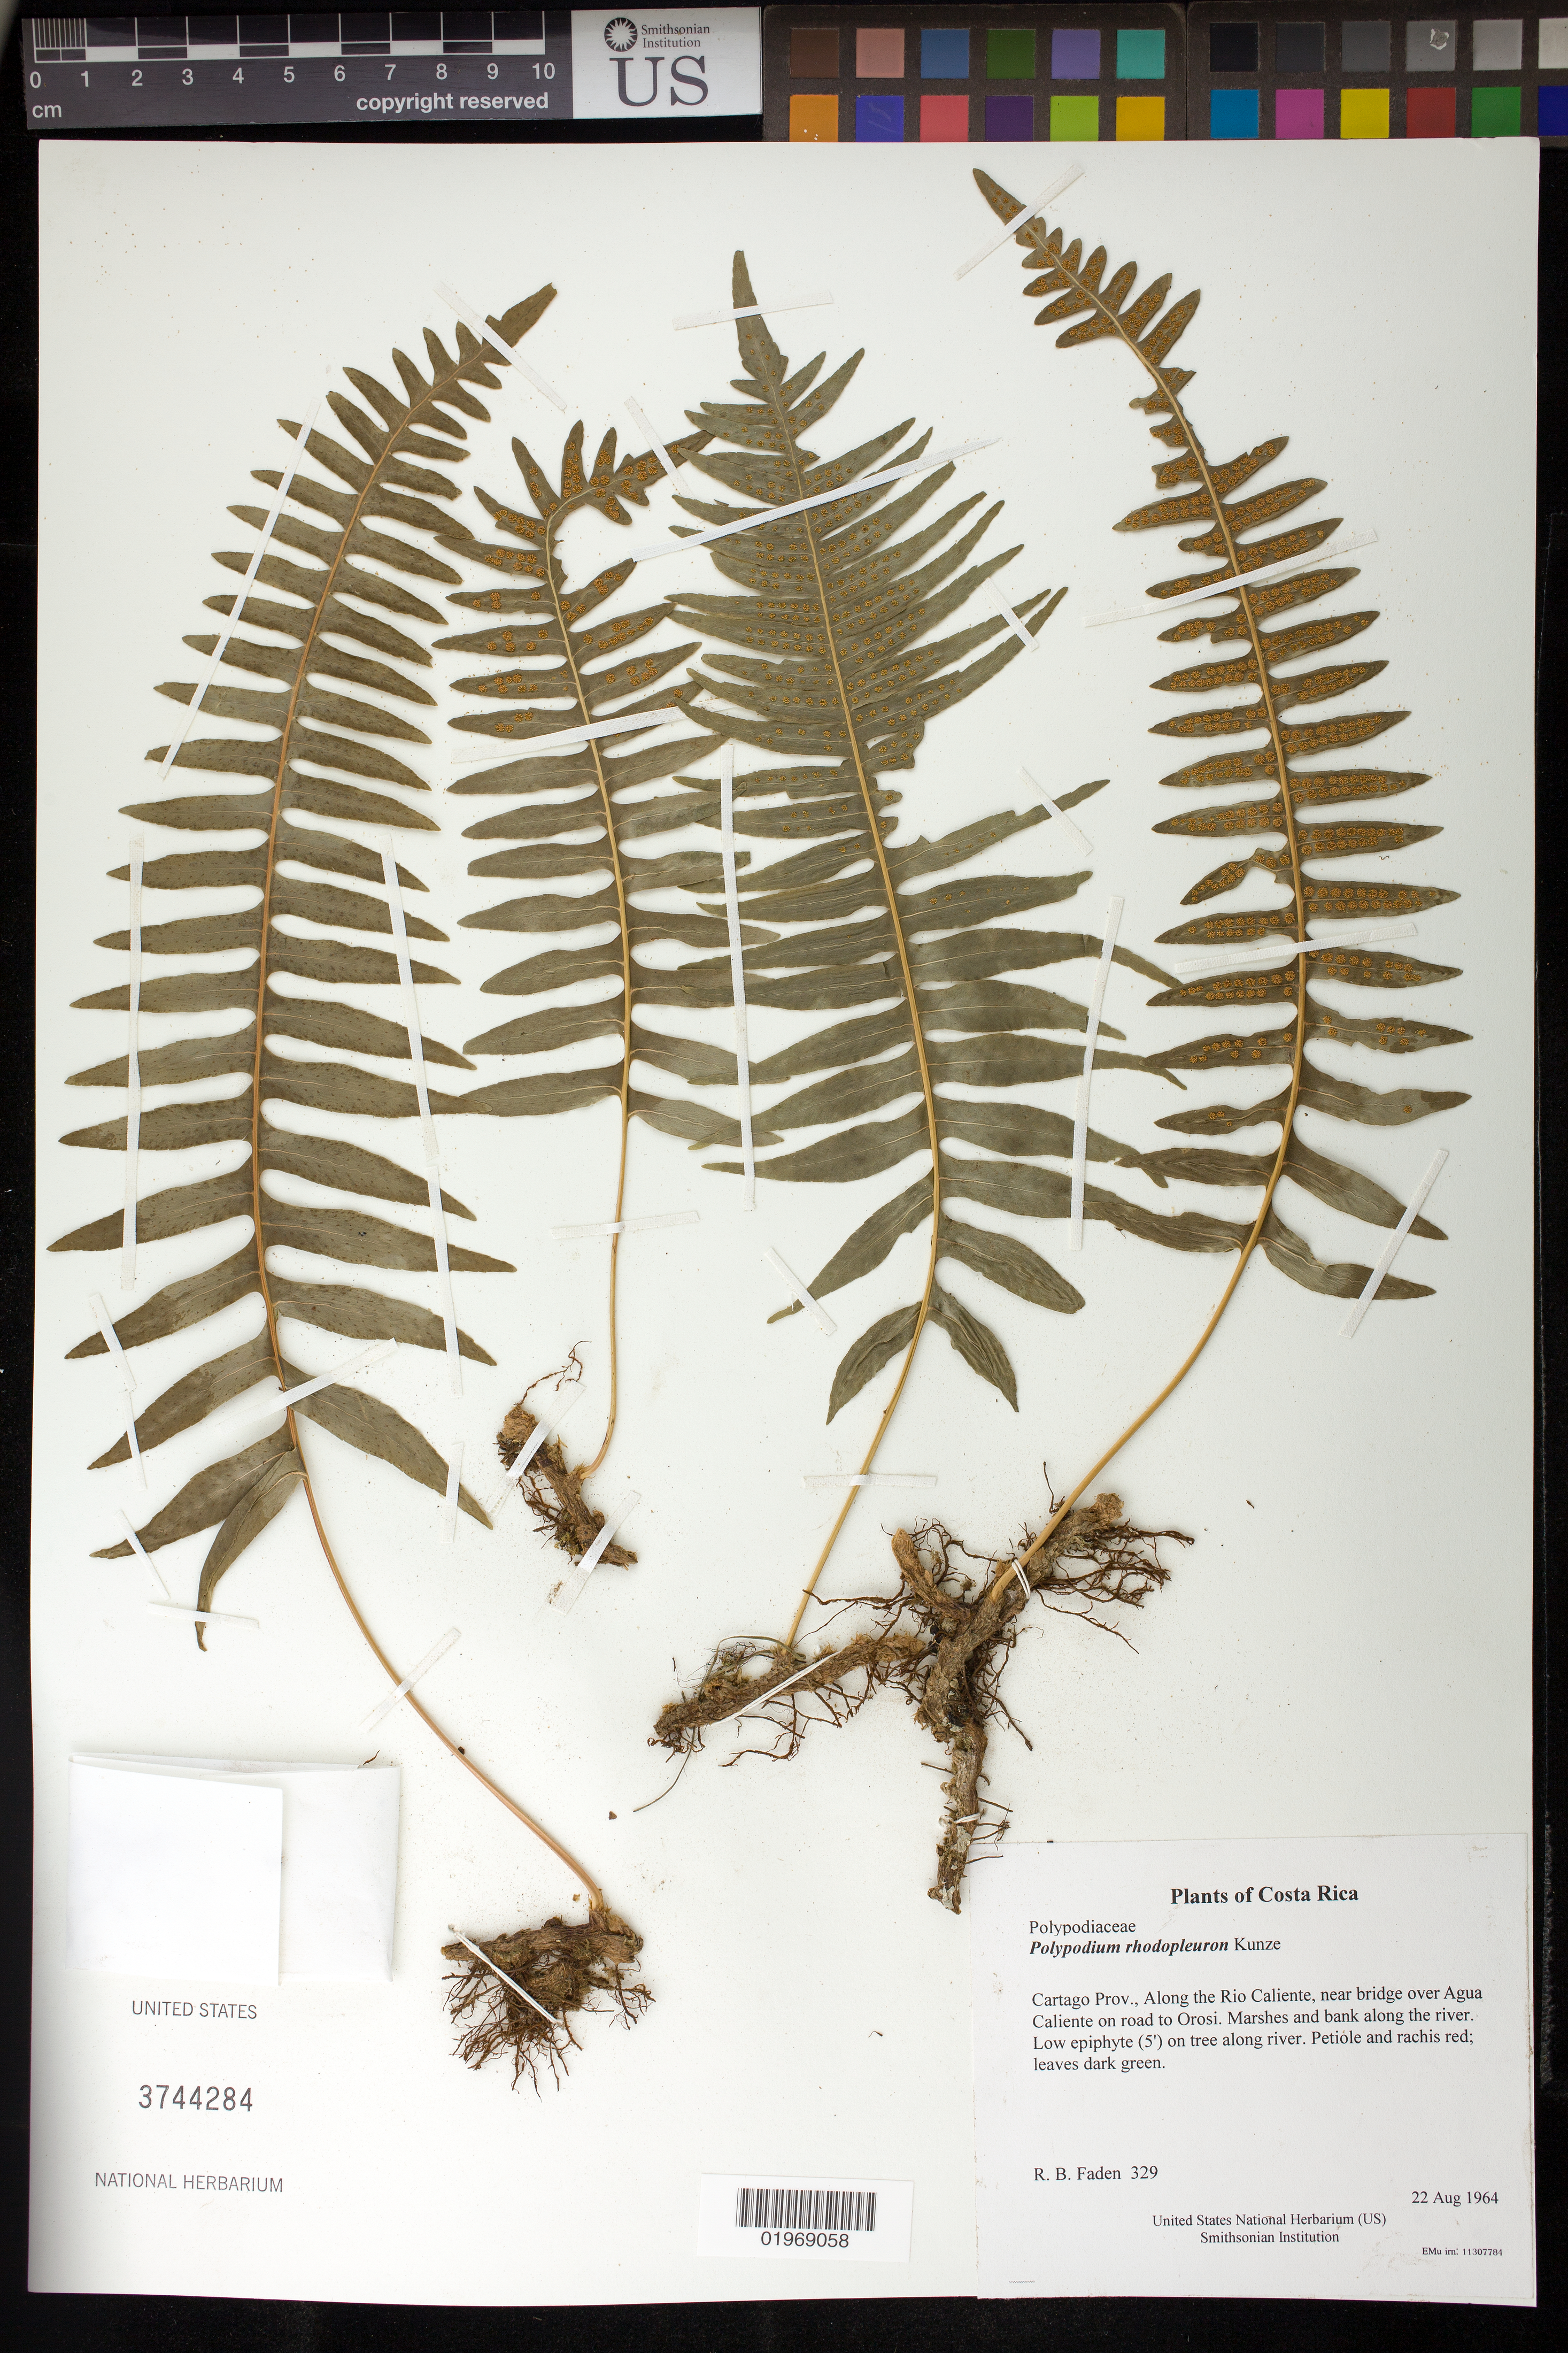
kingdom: Plantae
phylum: Tracheophyta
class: Polypodiopsida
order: Polypodiales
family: Polypodiaceae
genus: Polypodium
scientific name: Polypodium rhodopleuron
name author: Kunze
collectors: R. B. Faden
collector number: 329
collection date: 1964-08-22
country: Costa Rica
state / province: Cartago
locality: Along the Rio Caliente, near bridge over Agua Caliente on road to Orosi. Marshes and bank along the river.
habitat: On tree along river.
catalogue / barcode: US 3744284